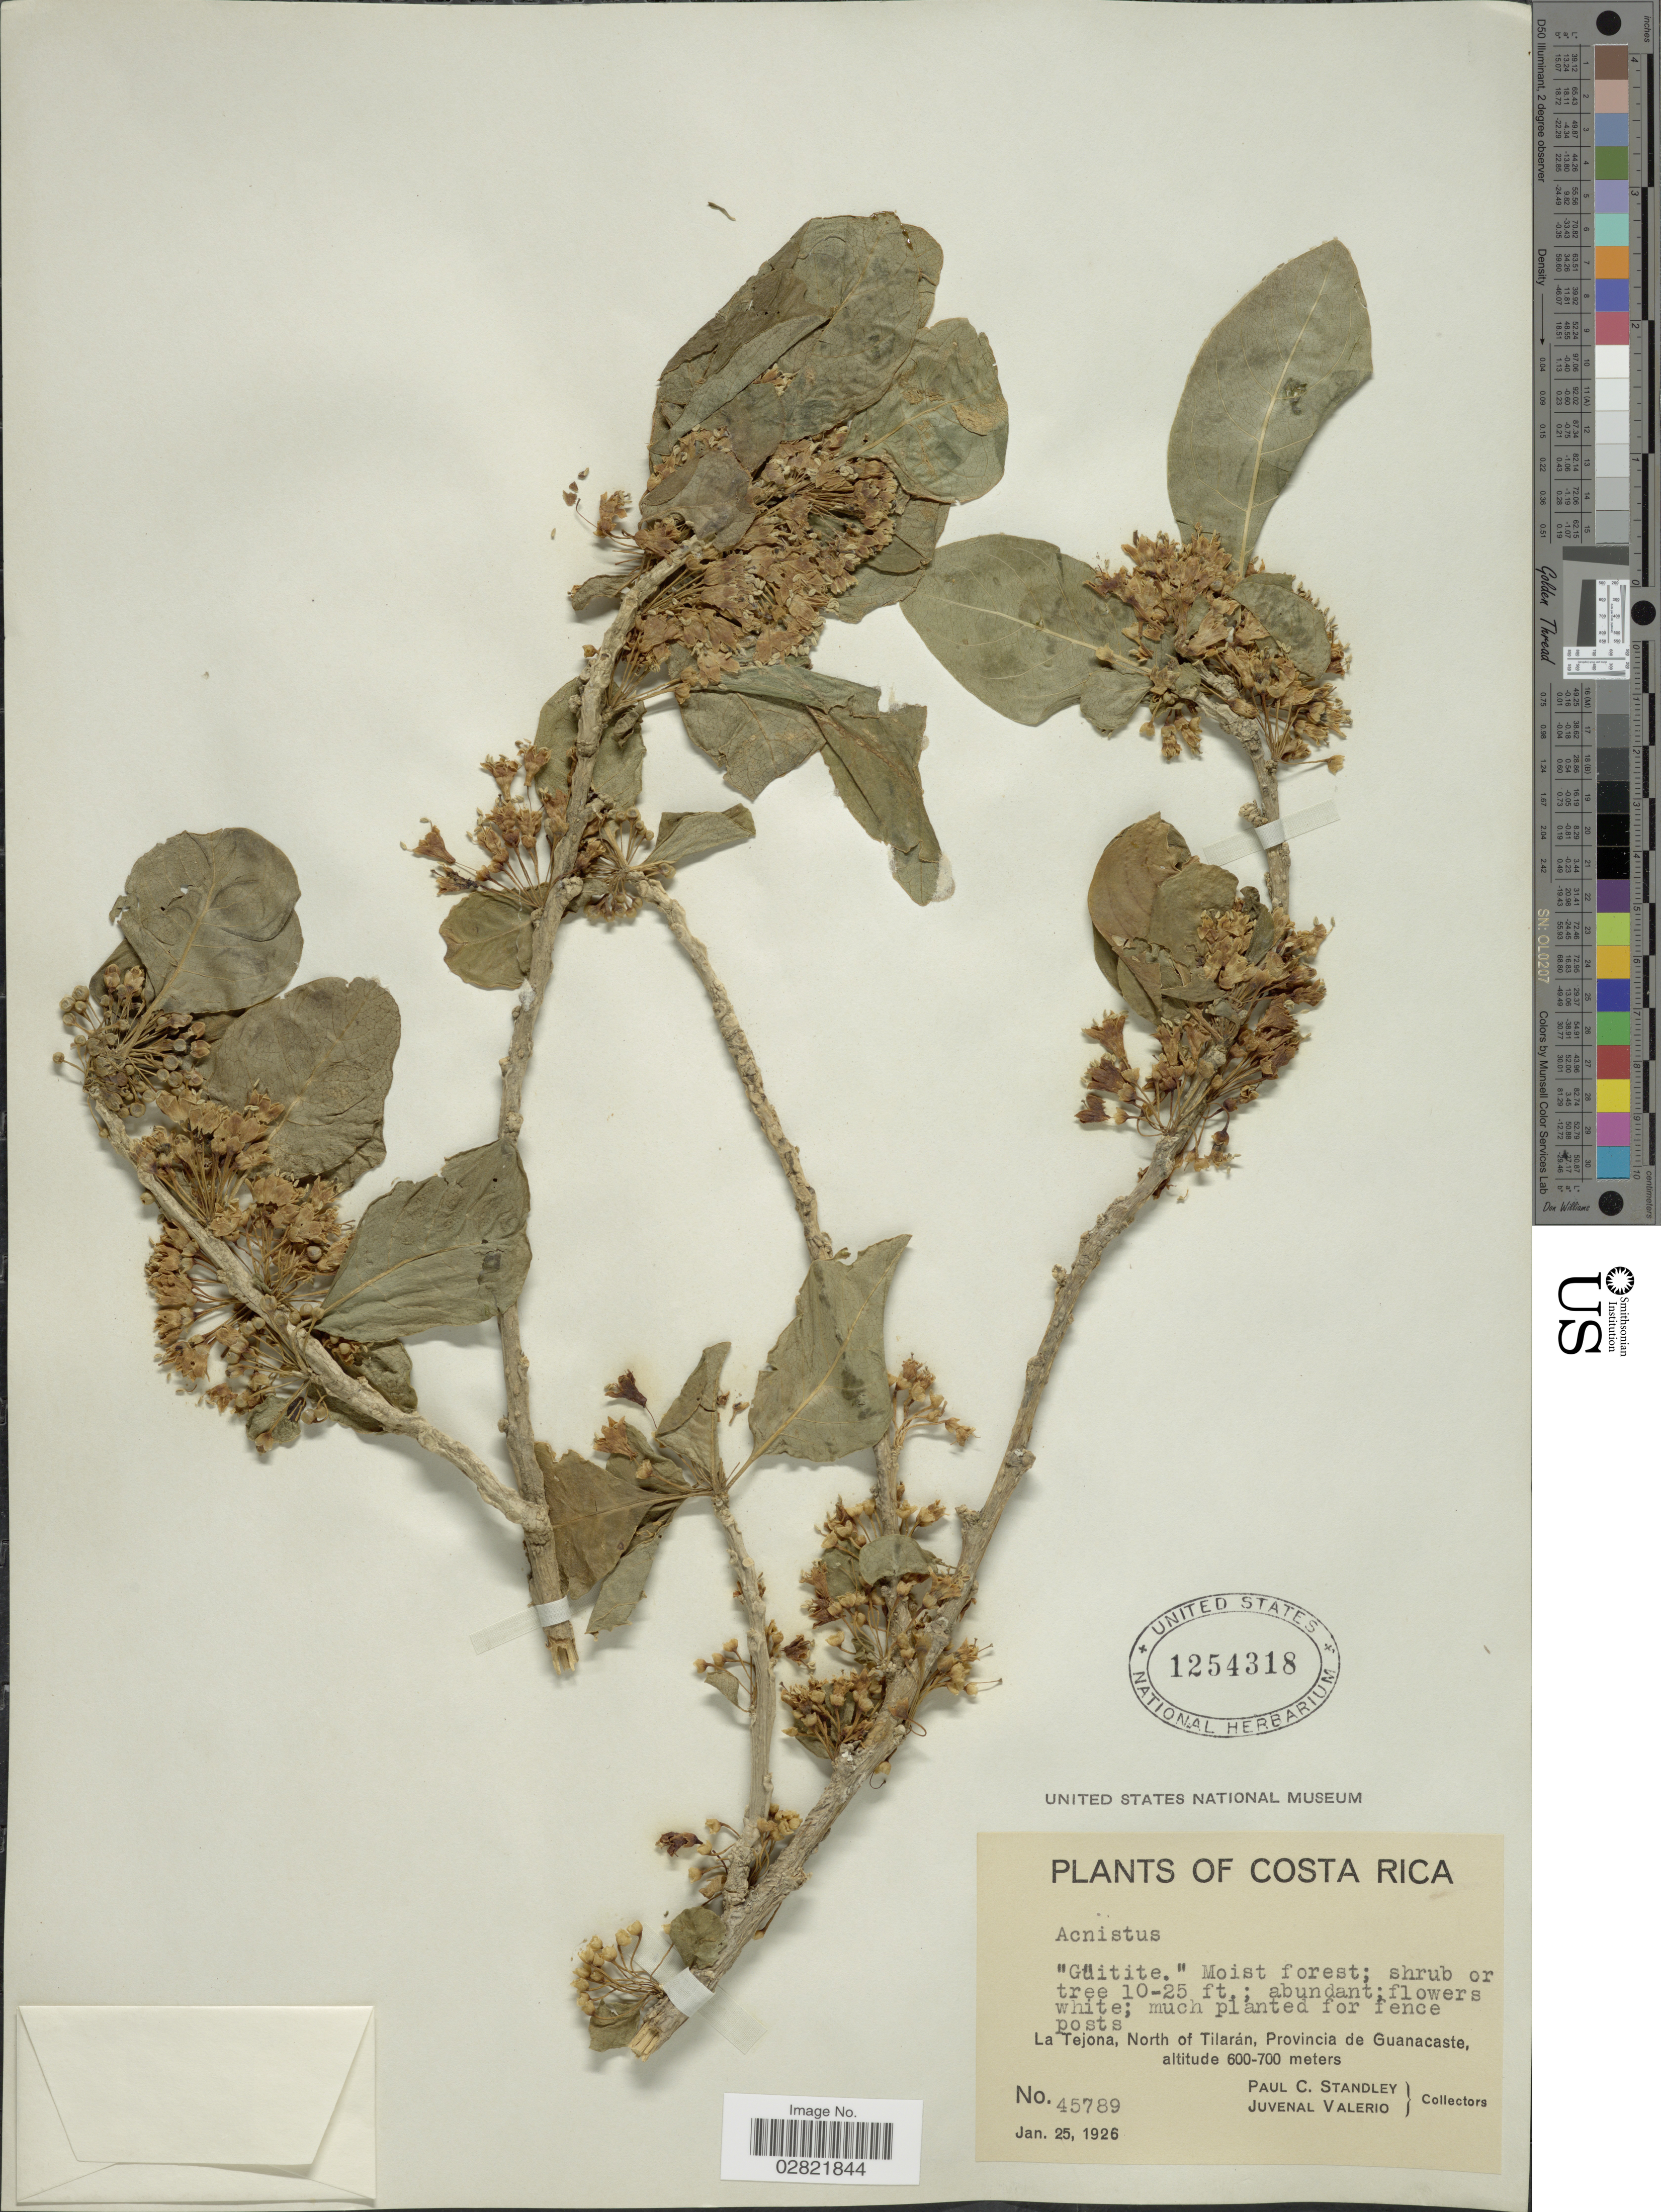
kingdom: Plantae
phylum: Tracheophyta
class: Magnoliopsida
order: Solanales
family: Solanaceae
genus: Acnistus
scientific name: Acnistus arborescens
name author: (L.) Schltdl.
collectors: P. C. Standley & J. Valerio R.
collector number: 45789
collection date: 1926-01-25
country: Costa Rica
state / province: Guanacaste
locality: La Tejona, North of Tilarán, Provincia de Guanacaste.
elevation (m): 600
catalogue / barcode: US 1254318